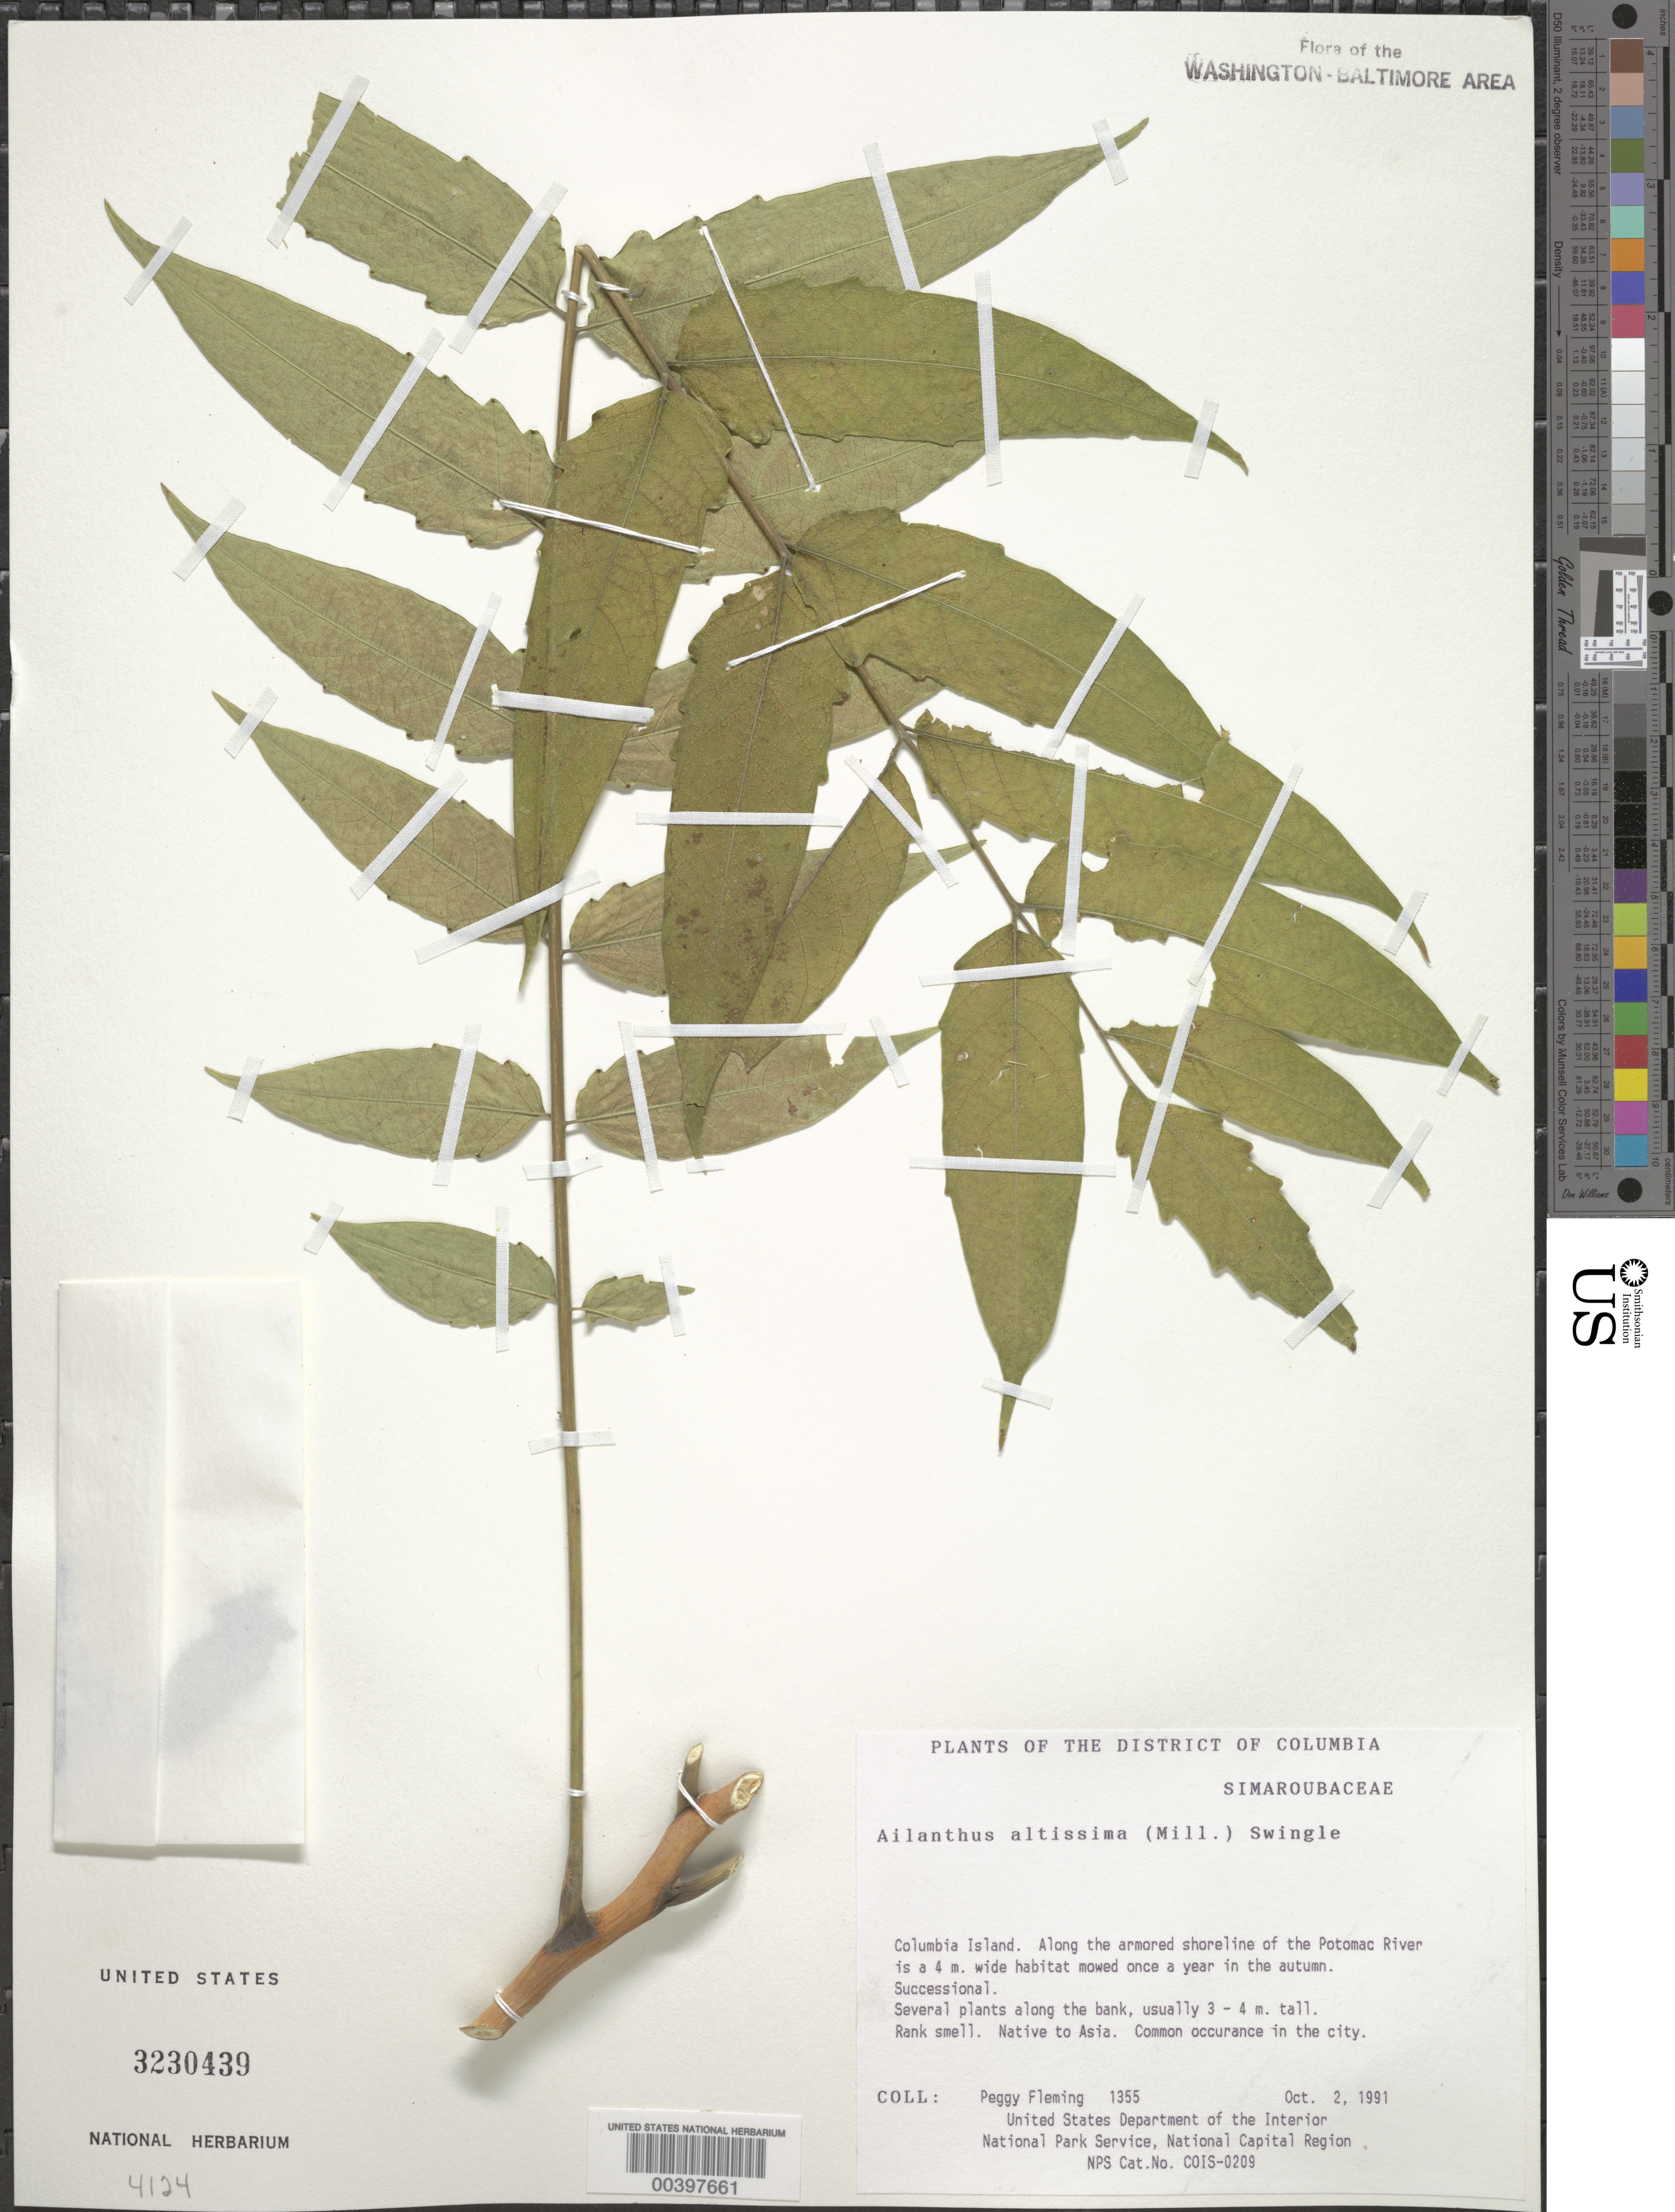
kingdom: Plantae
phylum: Tracheophyta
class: Magnoliopsida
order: Sapindales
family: Simaroubaceae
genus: Ailanthus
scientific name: Ailanthus altissima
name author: (Mill.) Swingle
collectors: P. Fleming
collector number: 1355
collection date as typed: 02 Oct 1991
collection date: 1991-10-02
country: United States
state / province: District of Columbia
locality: Columbia Island, armored shoreline along Potomac River Columbia Island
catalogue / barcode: US 3230439